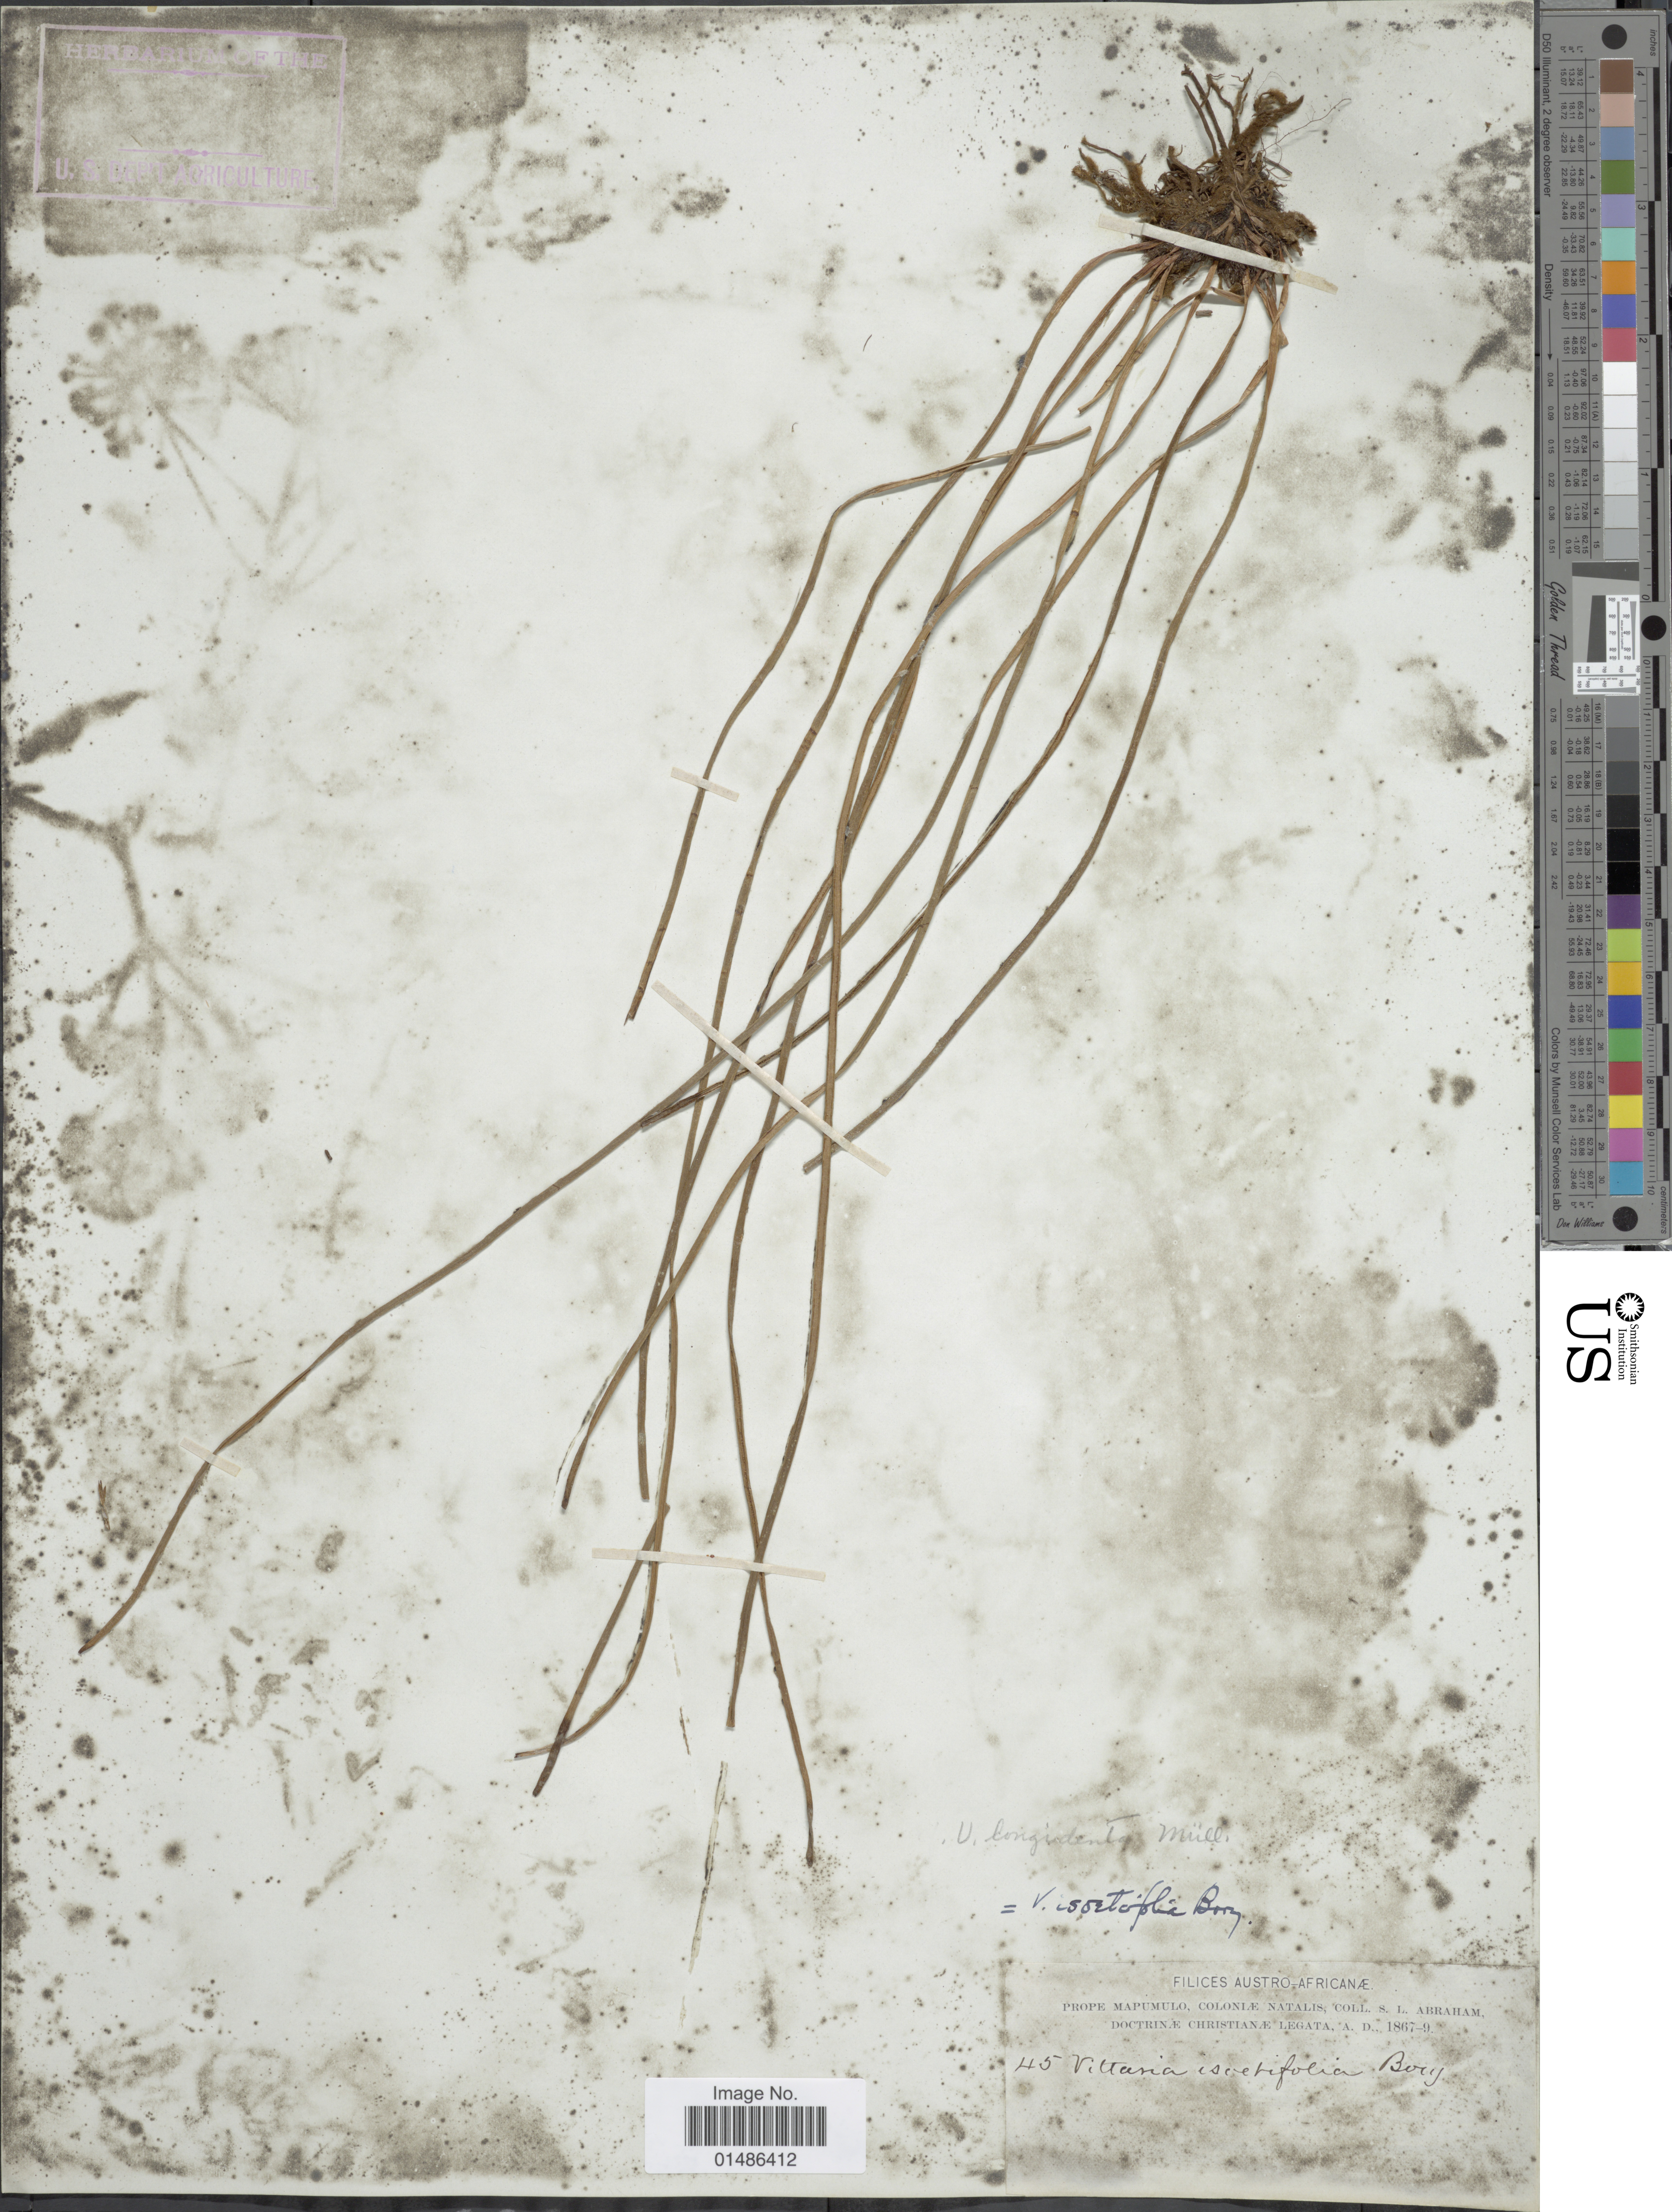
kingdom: Plantae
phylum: Tracheophyta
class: Polypodiopsida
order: Polypodiales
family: Pteridaceae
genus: Haplopteris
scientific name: Haplopteris isoetifolia comb. in ed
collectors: S. Abraham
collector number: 45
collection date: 1867/1869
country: South Africa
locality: Austro-Africanæ. Prope Mapumulo, Coloniæ Natalis.